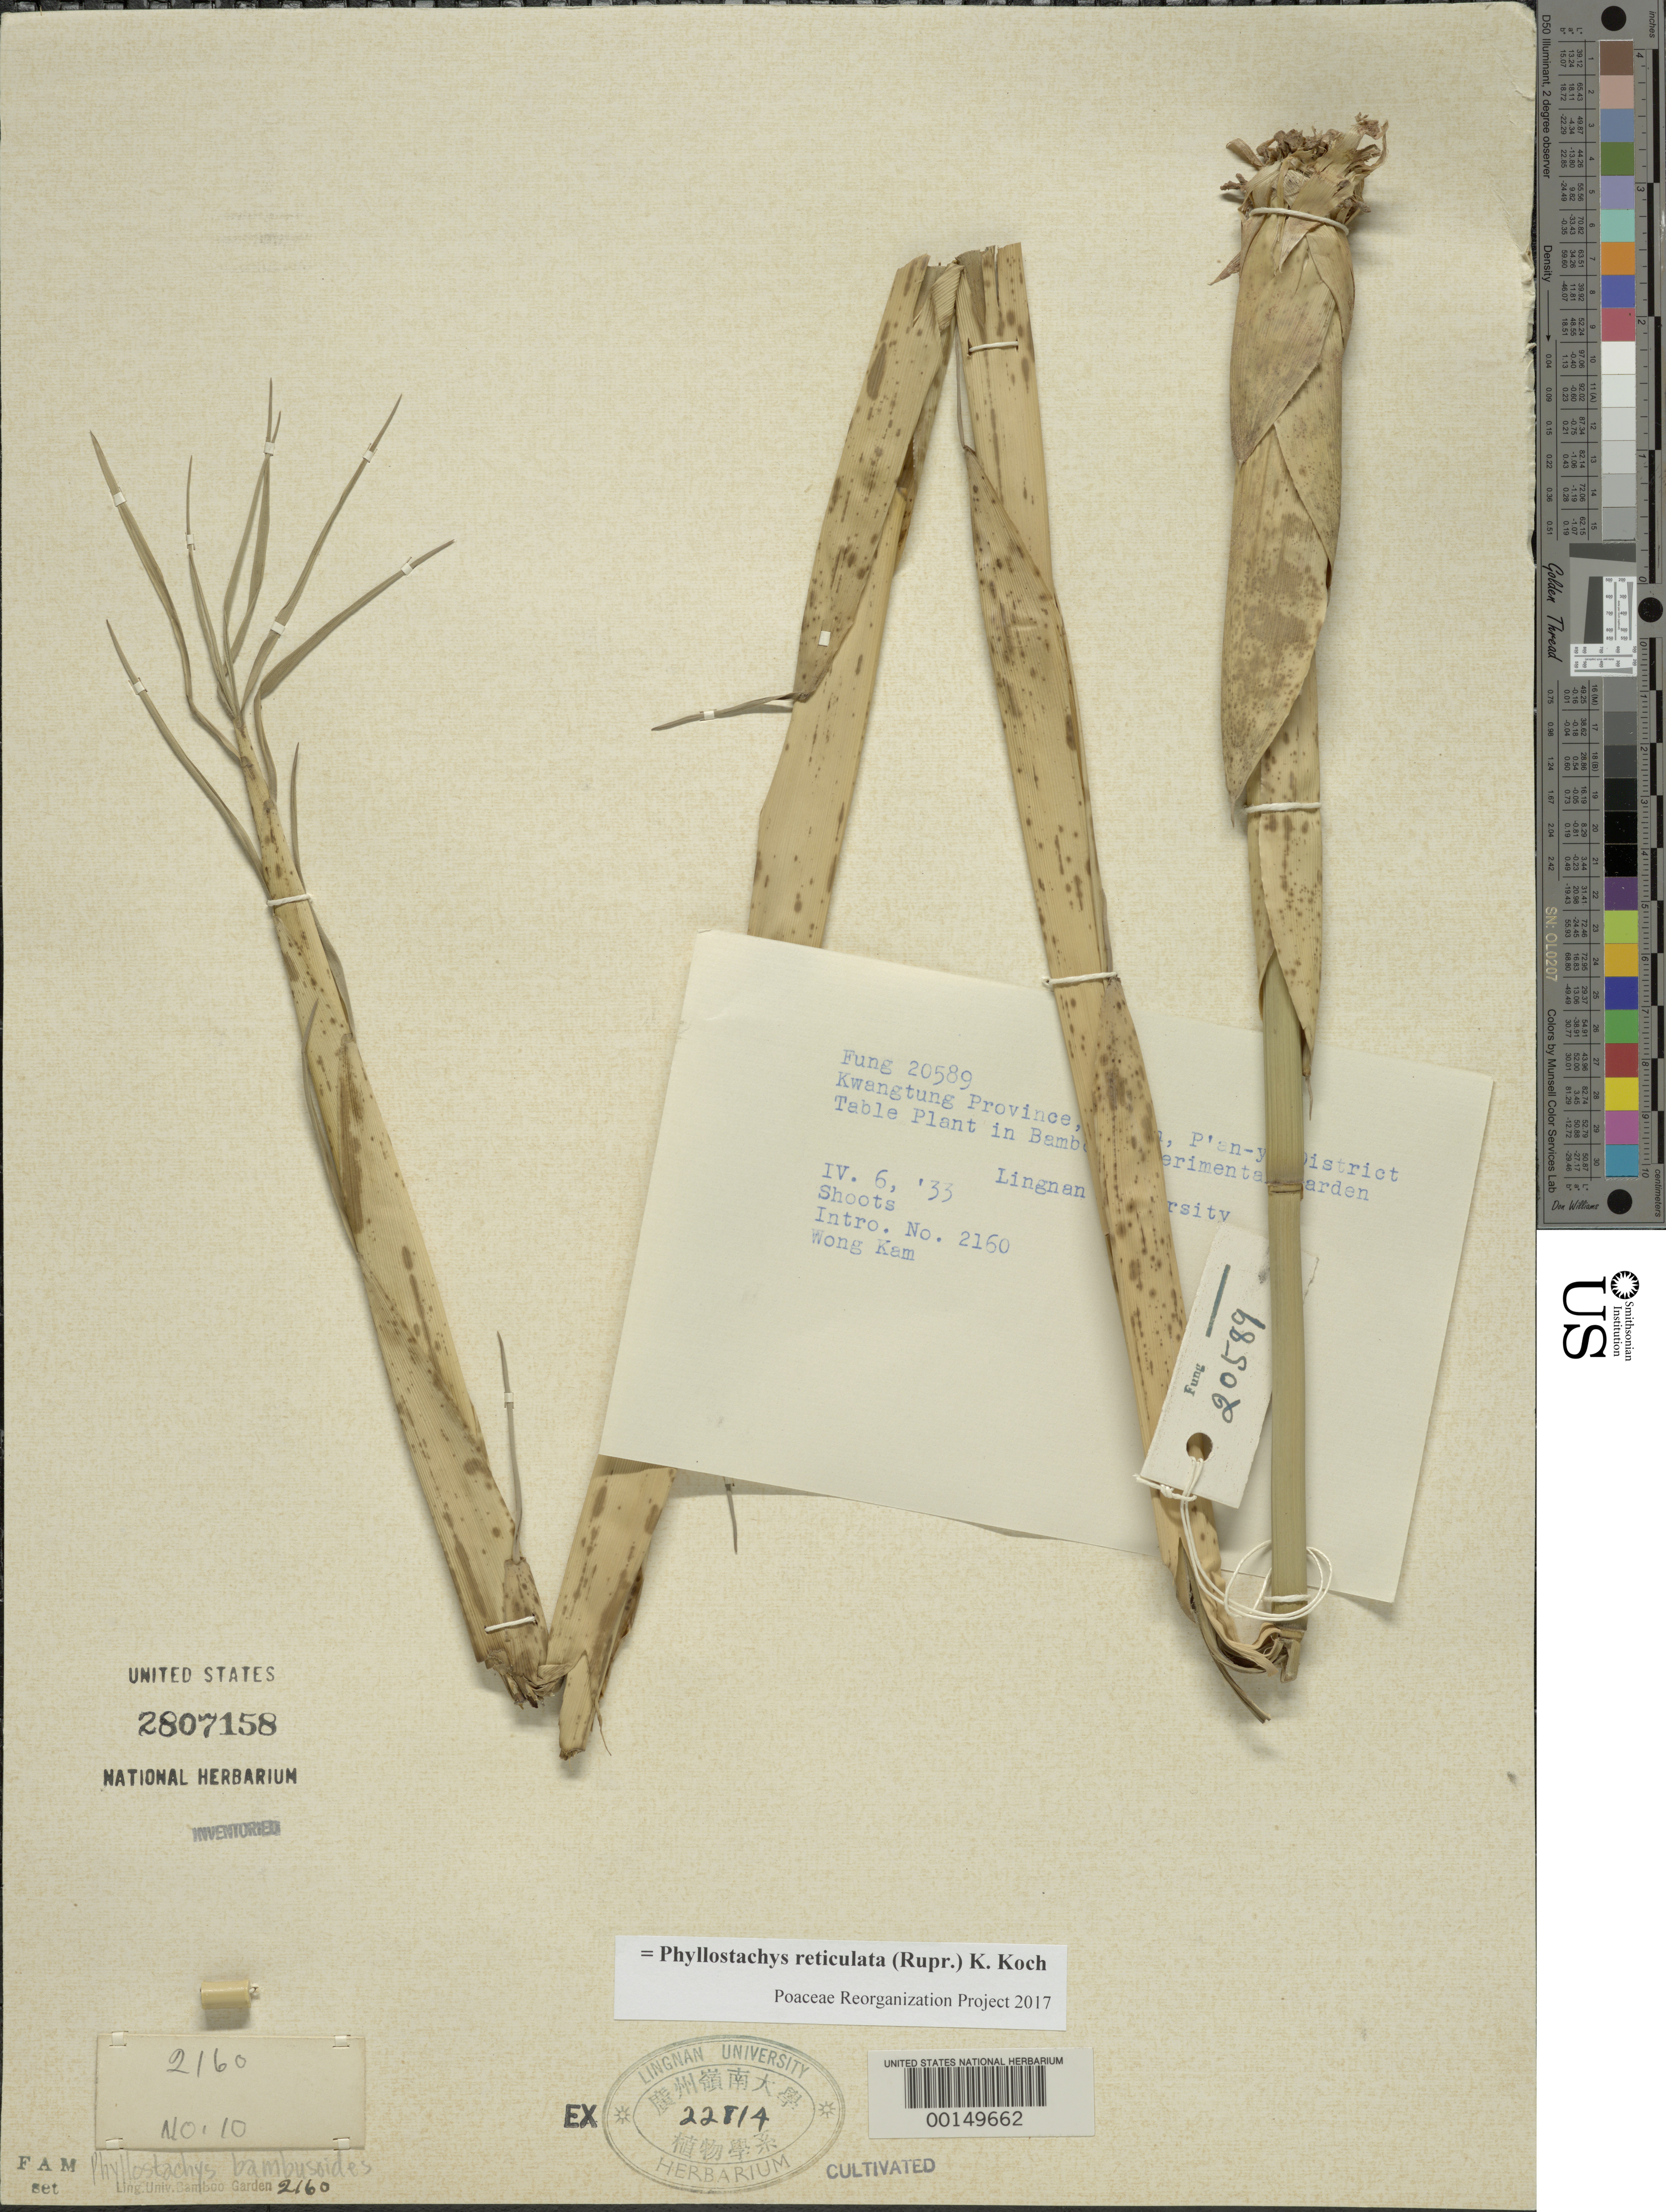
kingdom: Plantae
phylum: Tracheophyta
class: Liliopsida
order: Poales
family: Poaceae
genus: Phyllostachys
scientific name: Phyllostachys reticulata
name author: (Rupr.) K. Koch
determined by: Poaceae Reorganization Project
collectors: H. L. Fung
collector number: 20589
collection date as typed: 06 Apr 1933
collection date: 1933-04-06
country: China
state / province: Guangdong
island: Honam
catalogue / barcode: US 2807158